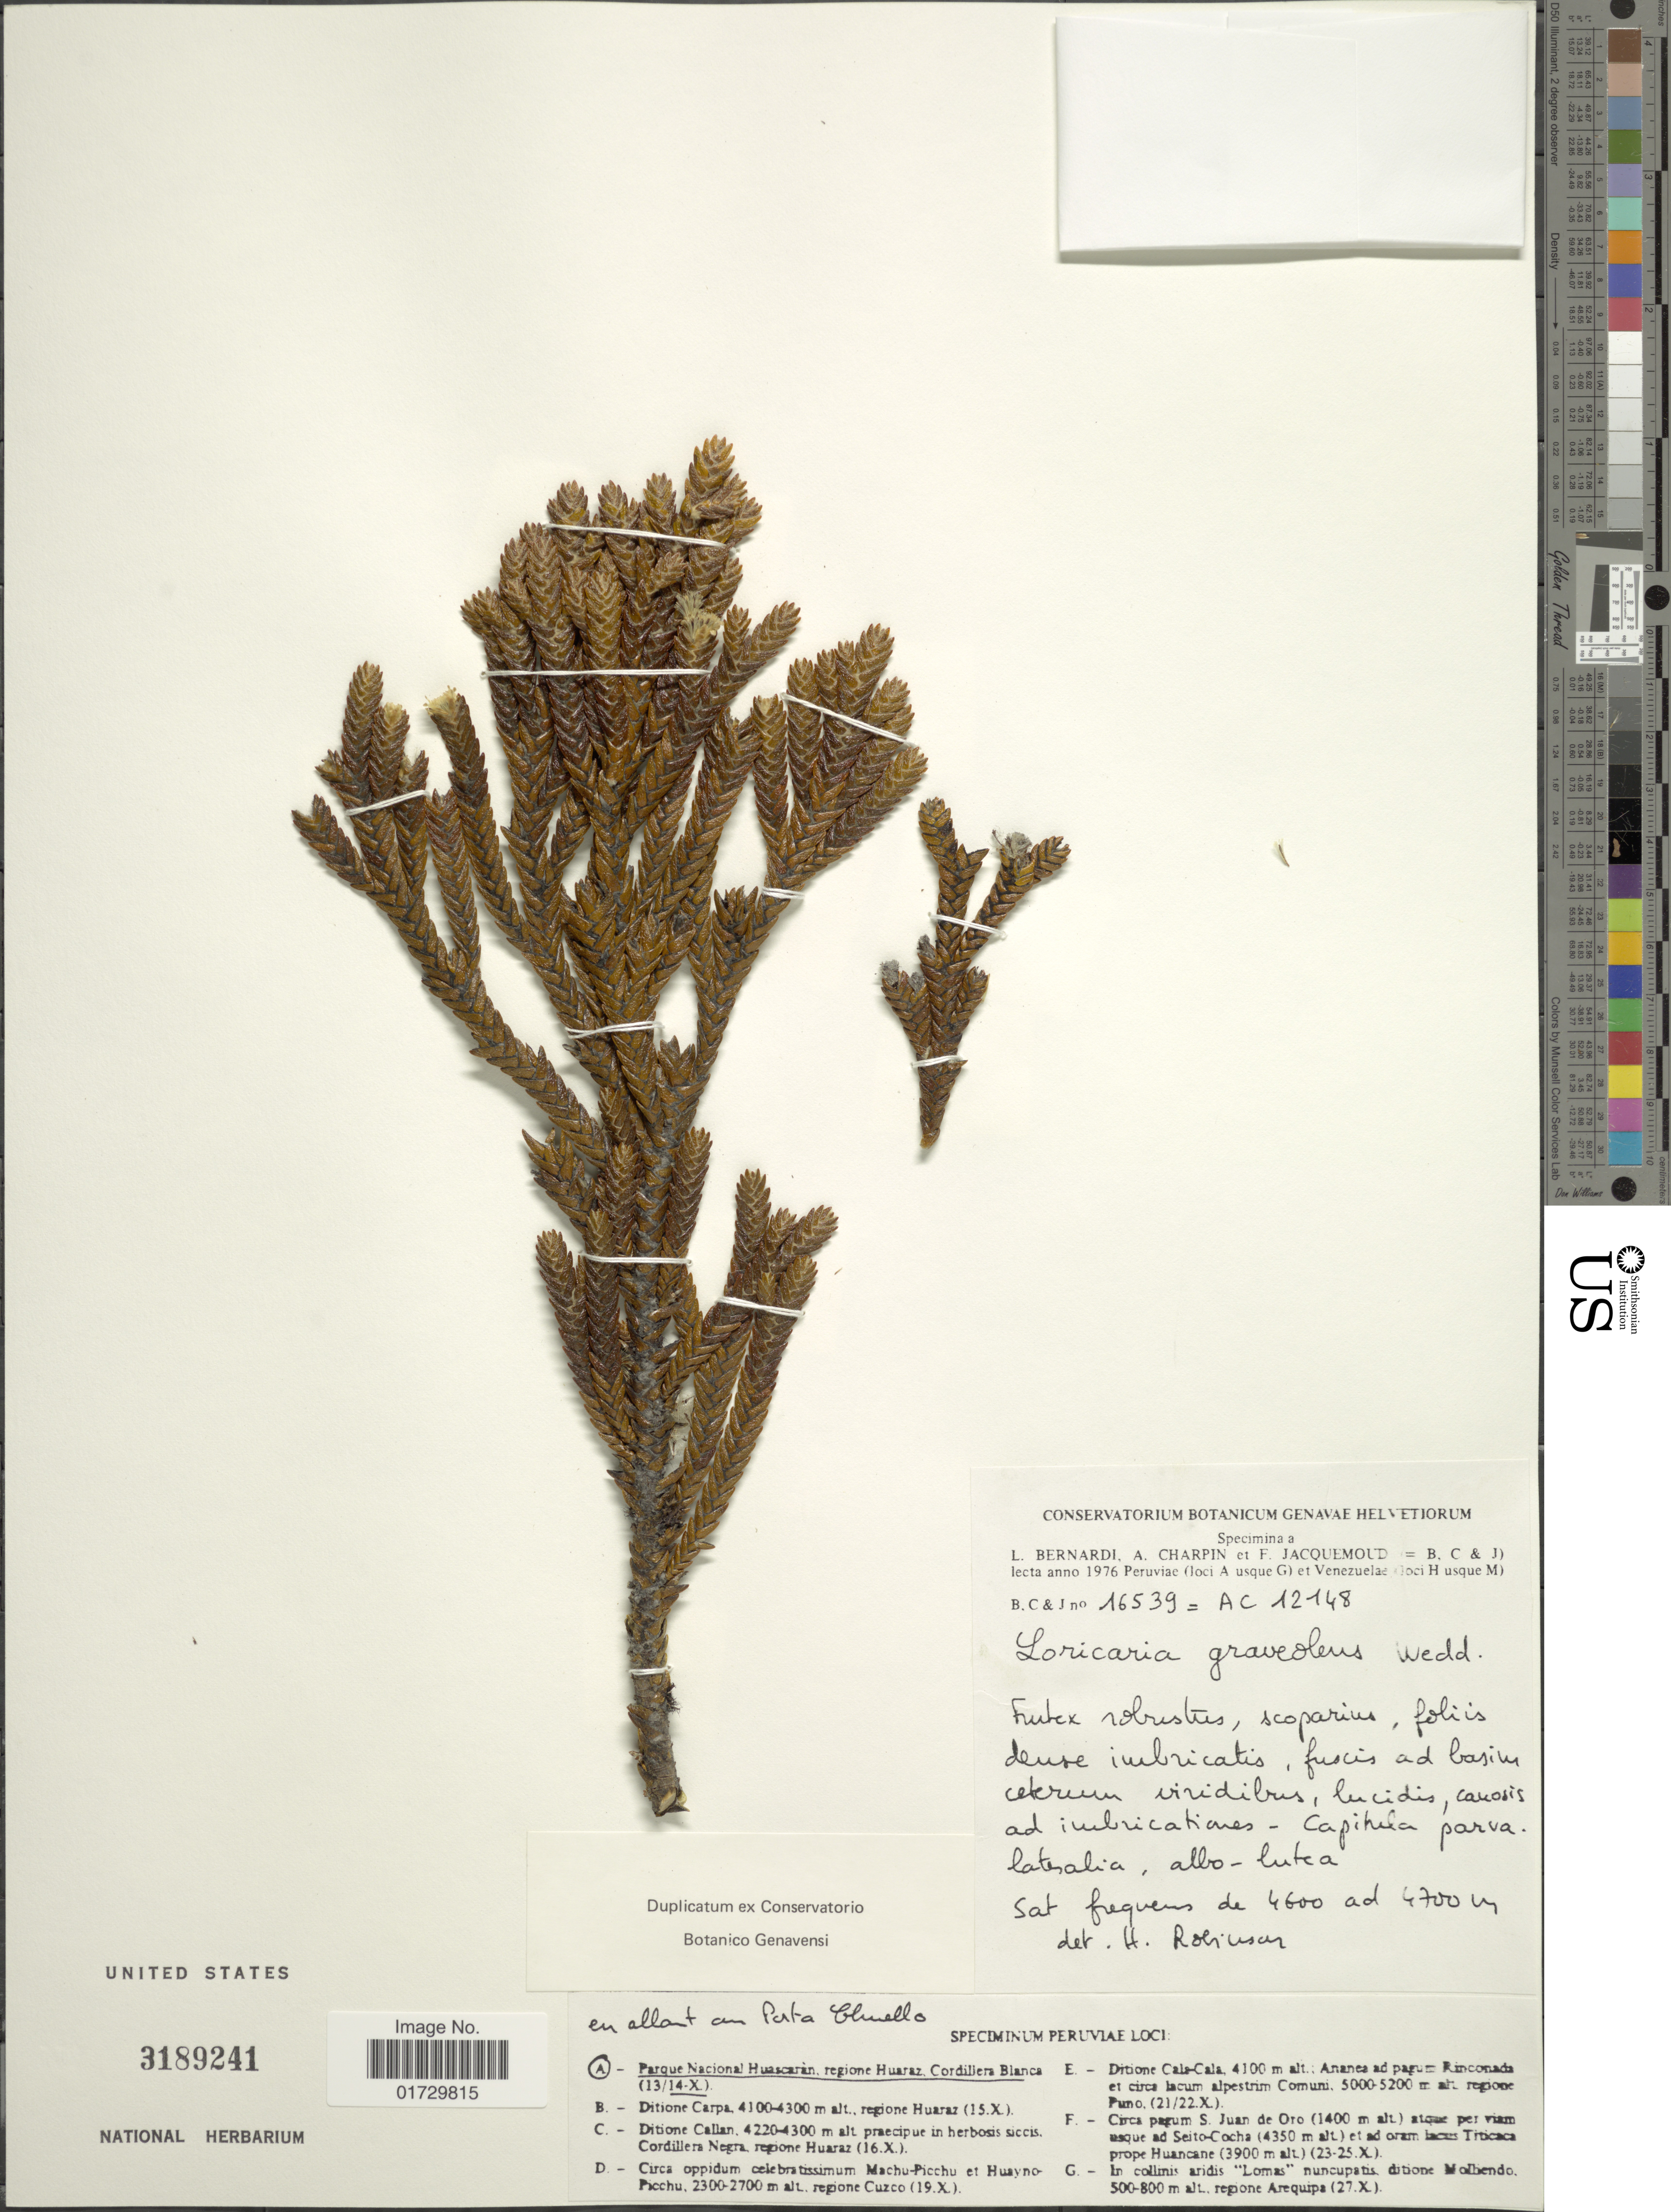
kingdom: Plantae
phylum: Tracheophyta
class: Magnoliopsida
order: Asterales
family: Asteraceae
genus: Loricaria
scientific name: Loricaria ferruginea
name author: (Ruiz & Pav.) Wedd.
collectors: L. Bernardi, A. Charpin & F. Jacquemoud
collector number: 16539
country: Peru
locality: Parque Nacional Huascaran, regione Huaraz, Cordillera Blanca (13/14X)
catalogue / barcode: US 3189241